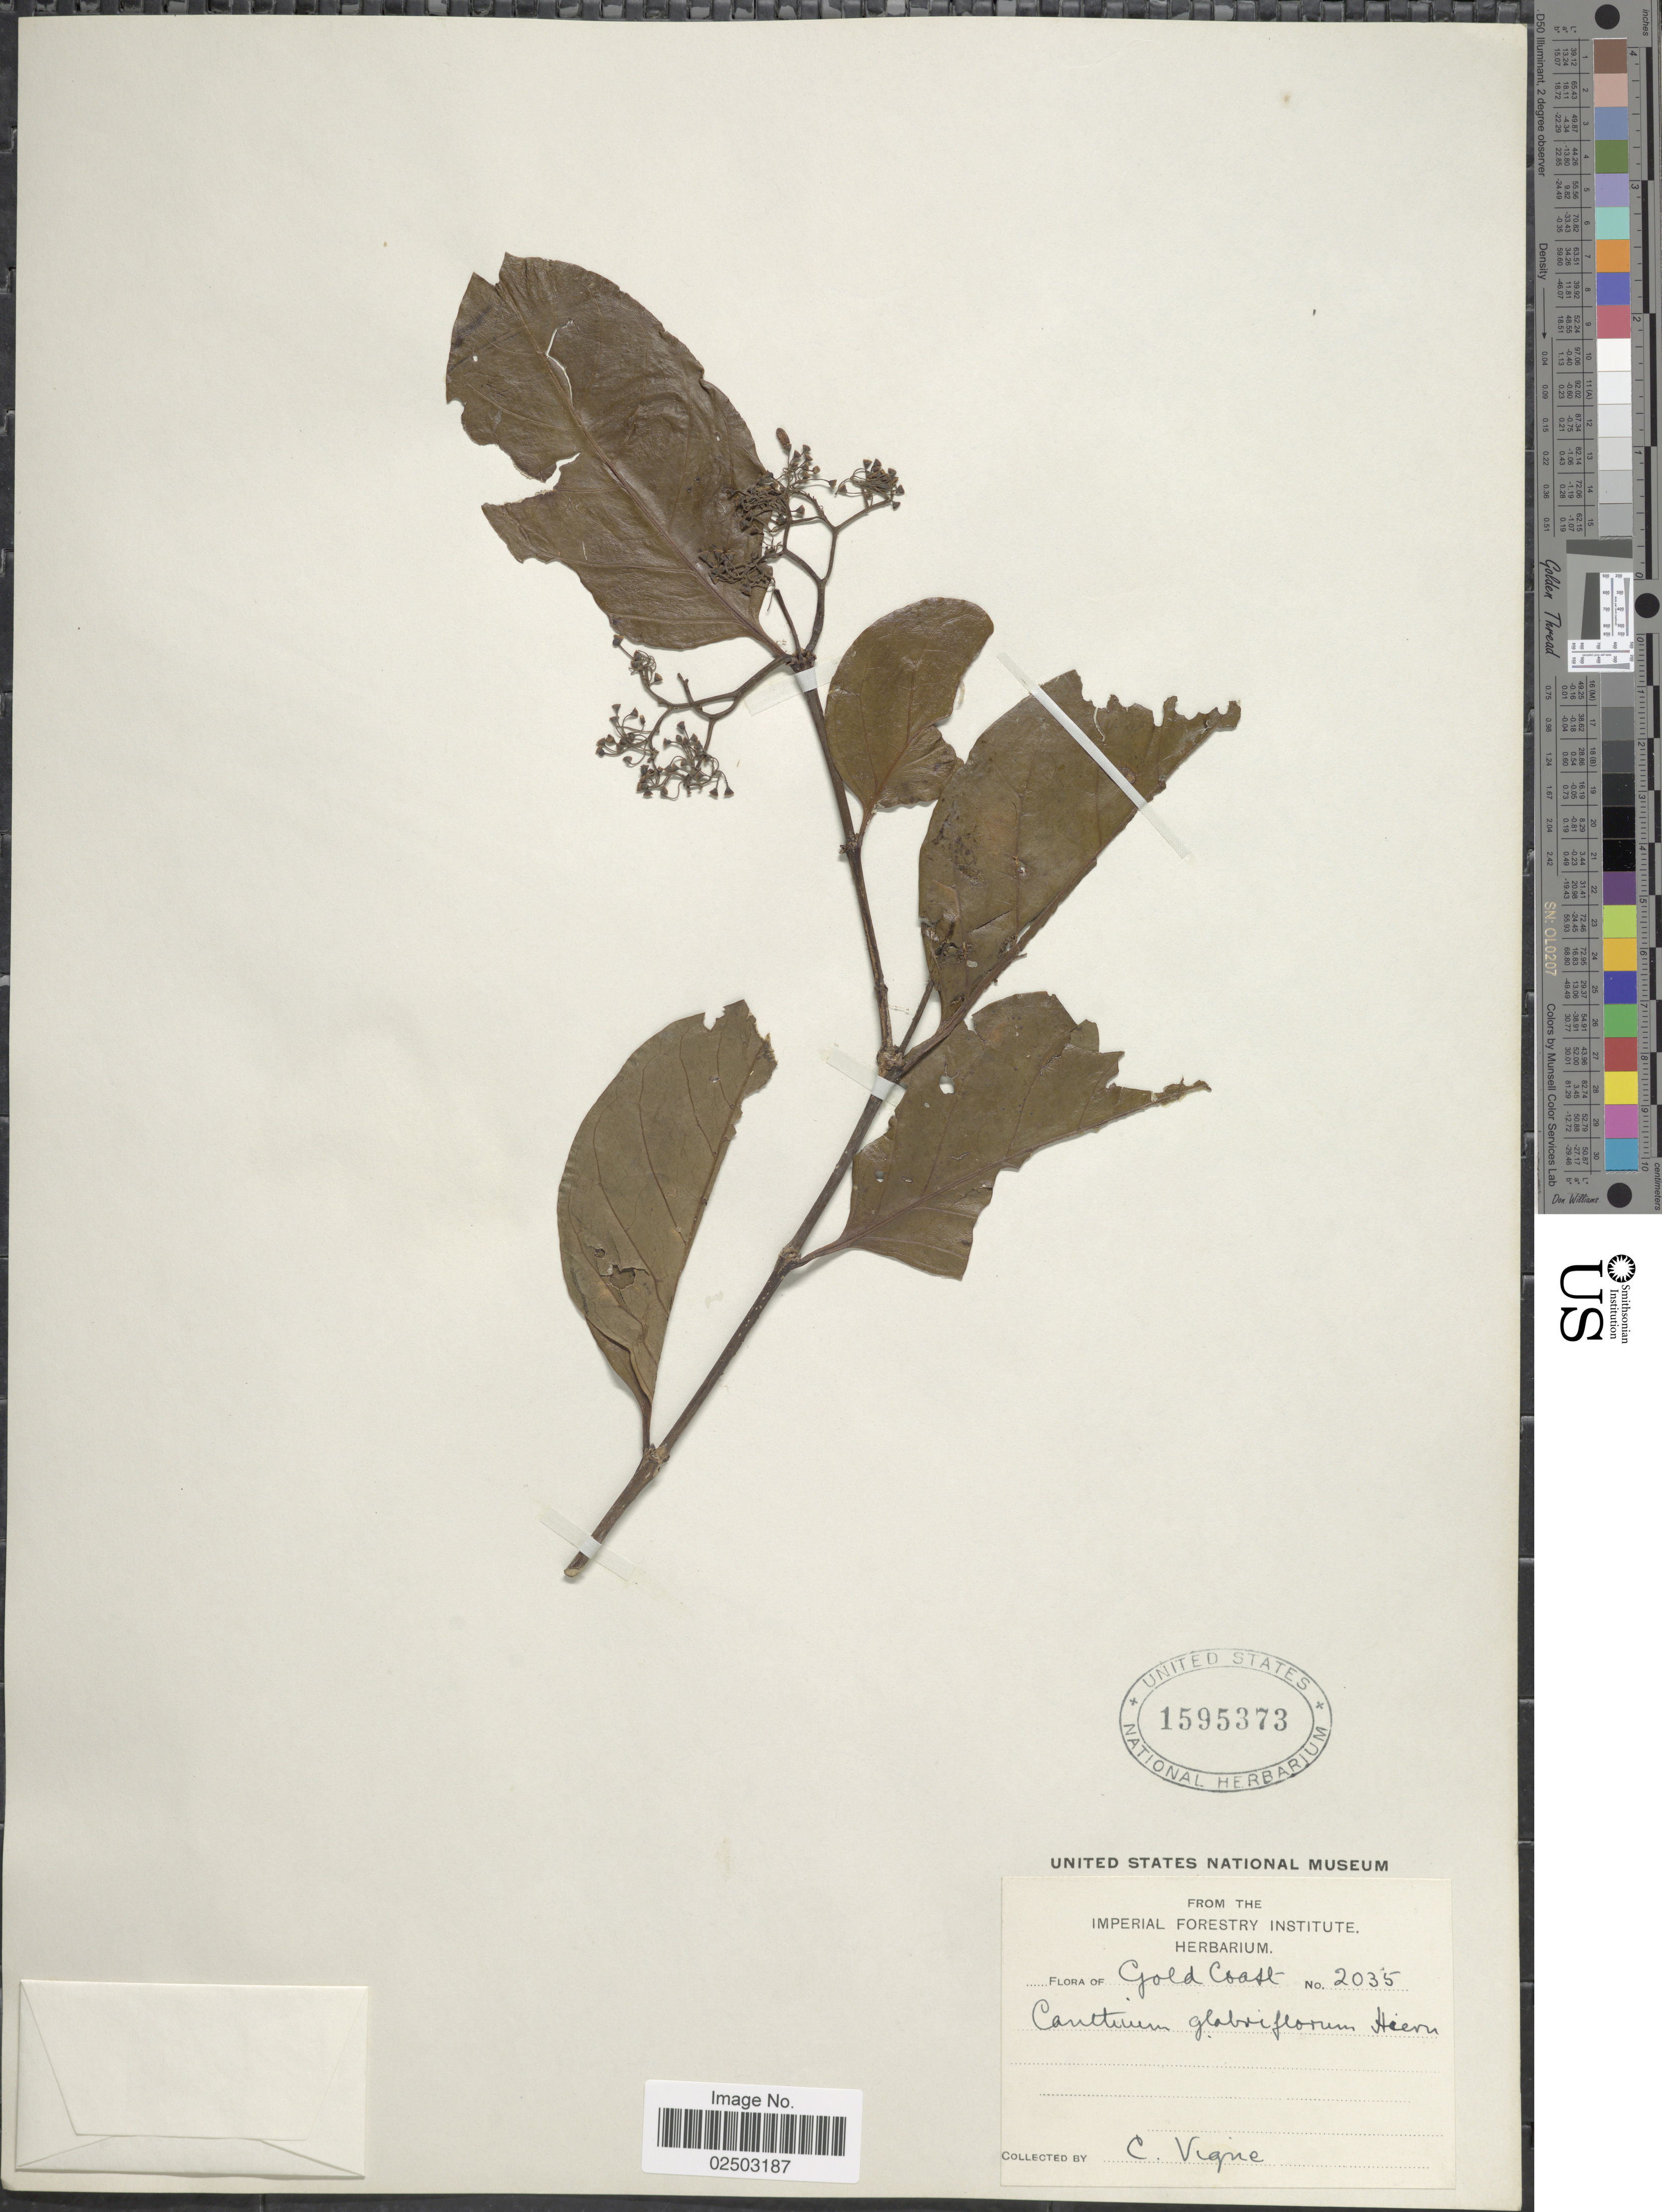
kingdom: Plantae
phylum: Tracheophyta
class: Magnoliopsida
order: Gentianales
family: Rubiaceae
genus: Canthium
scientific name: Canthium glabriflorum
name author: Hiern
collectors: C. Vigne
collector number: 2035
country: Ghana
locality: Gold Coast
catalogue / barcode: US 1595373